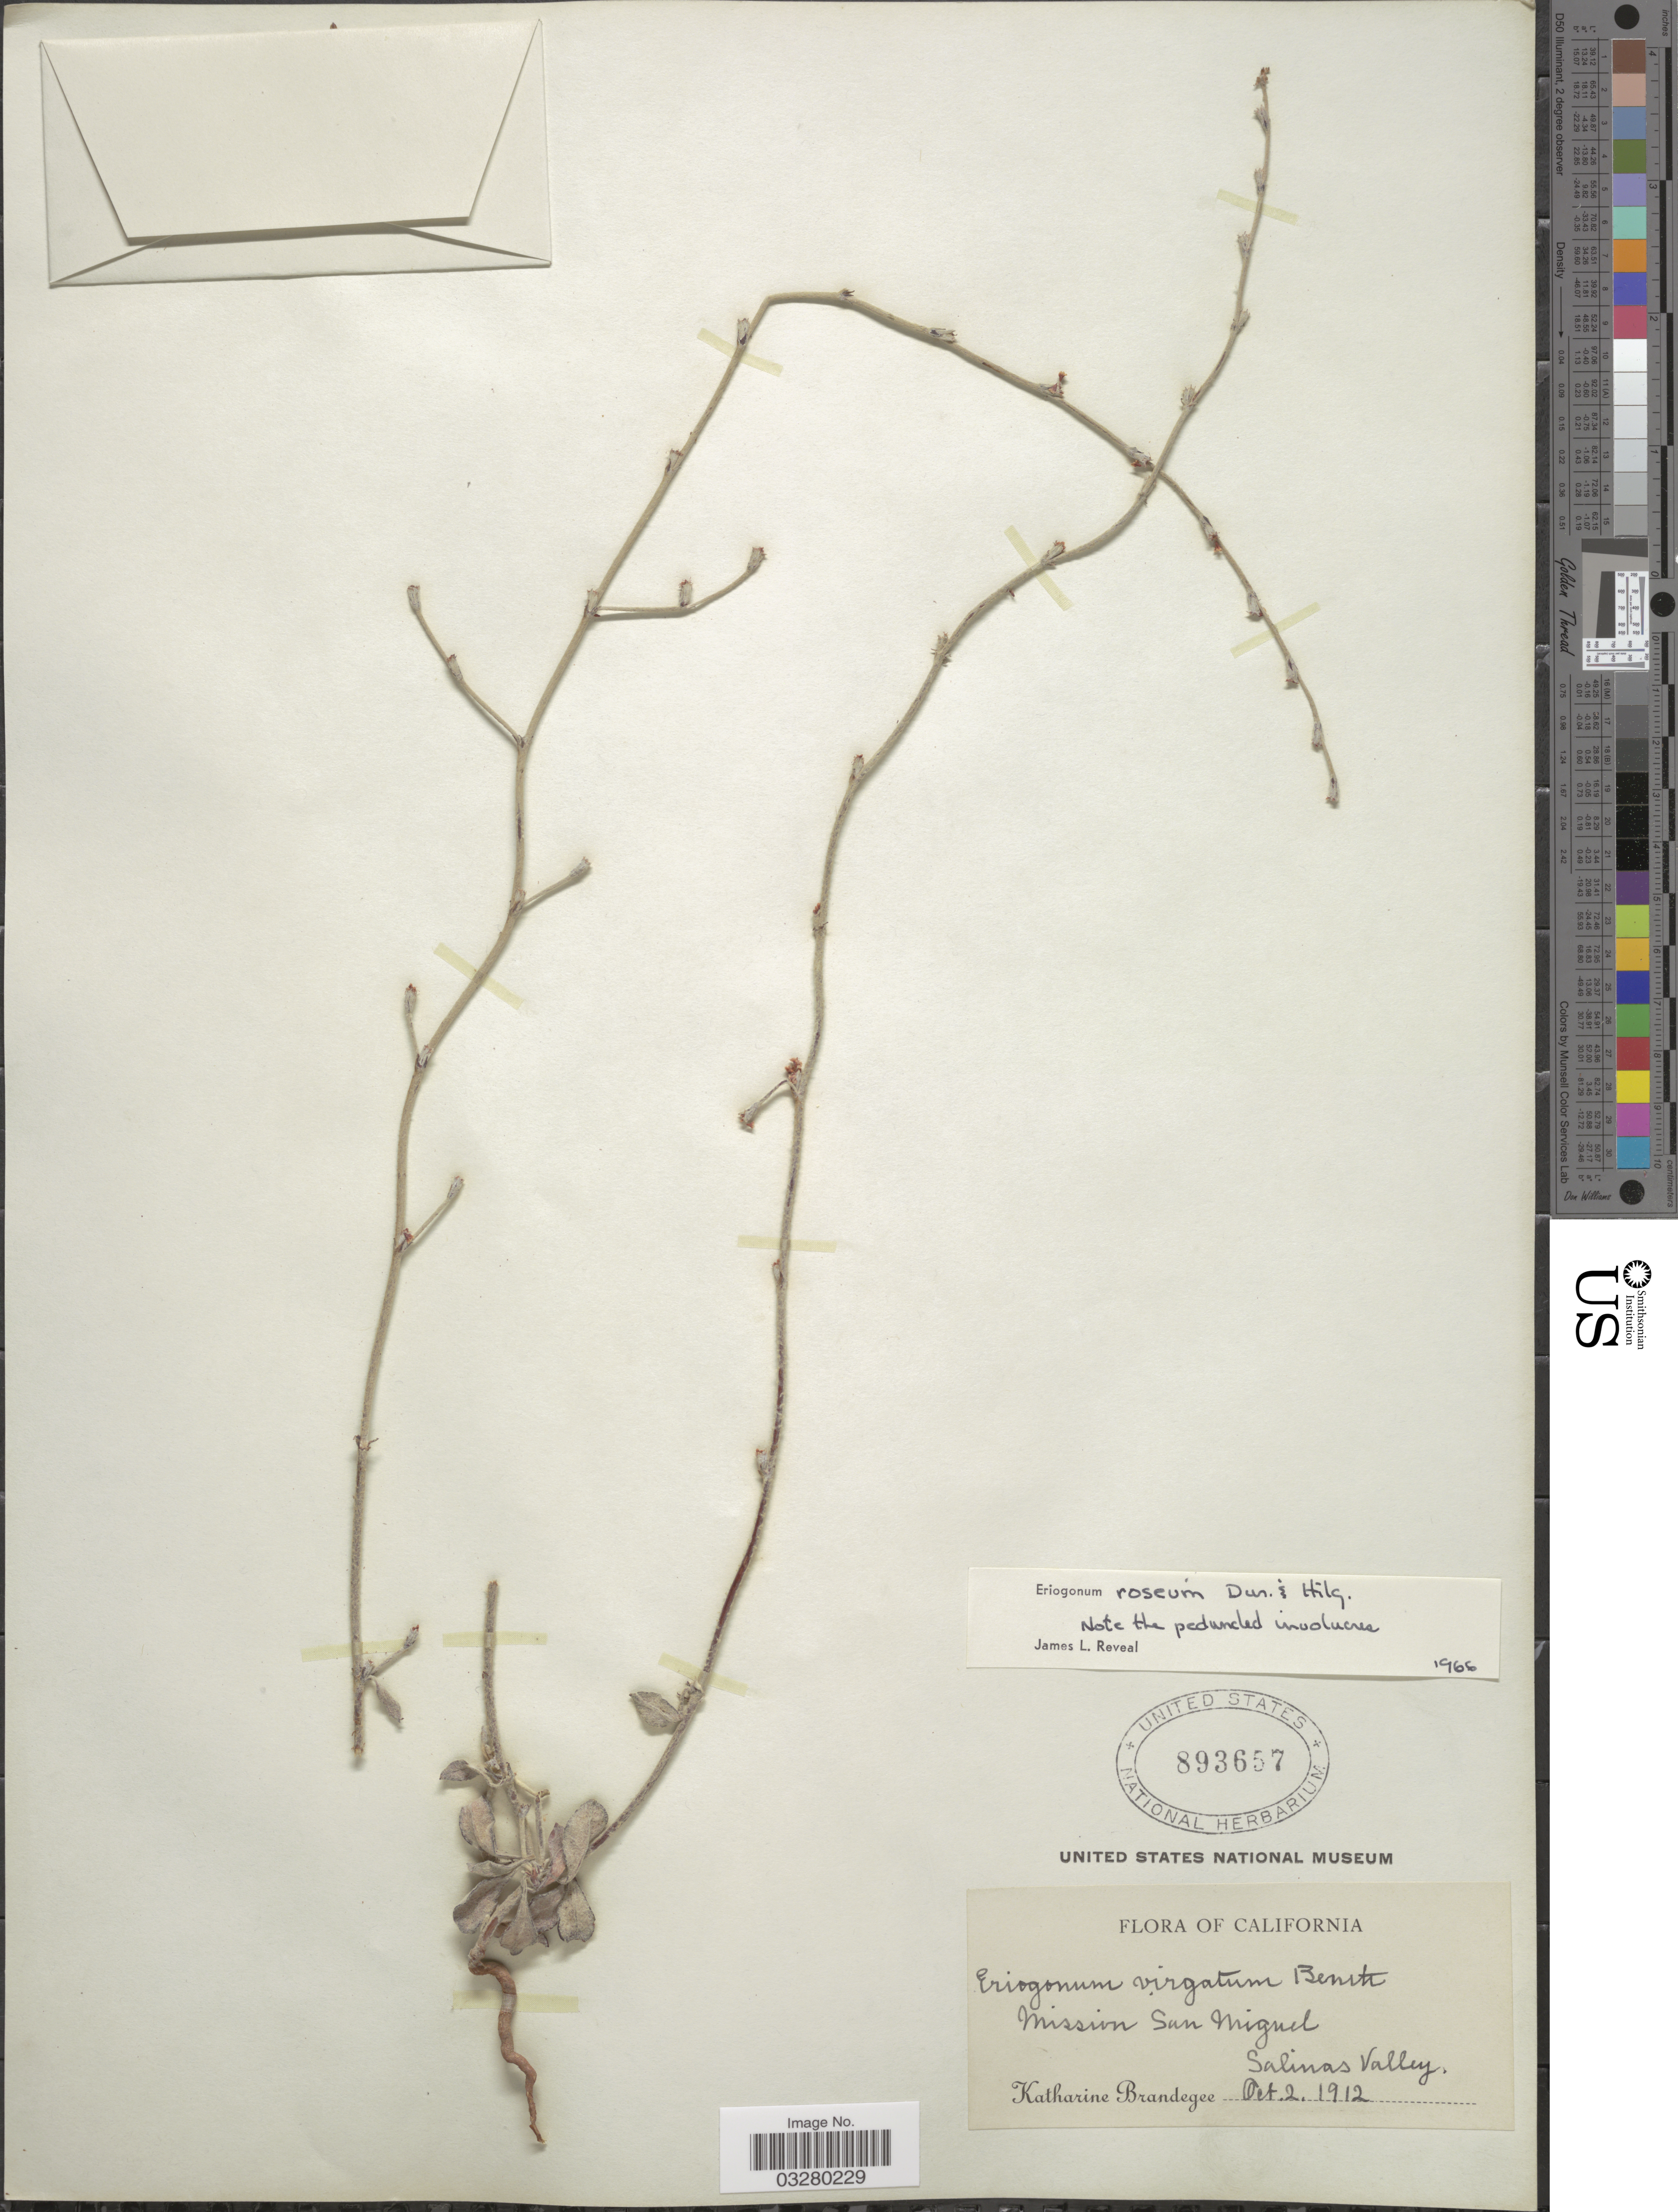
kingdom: Plantae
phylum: Tracheophyta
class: Magnoliopsida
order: Caryophyllales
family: Polygonaceae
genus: Eriogonum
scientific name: Eriogonum roseum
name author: Durand & Hilg.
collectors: M. K. Brandegee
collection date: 1912-10-02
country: United States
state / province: California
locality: Mission San Miguel. Salinas Valley.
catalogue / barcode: US 893657